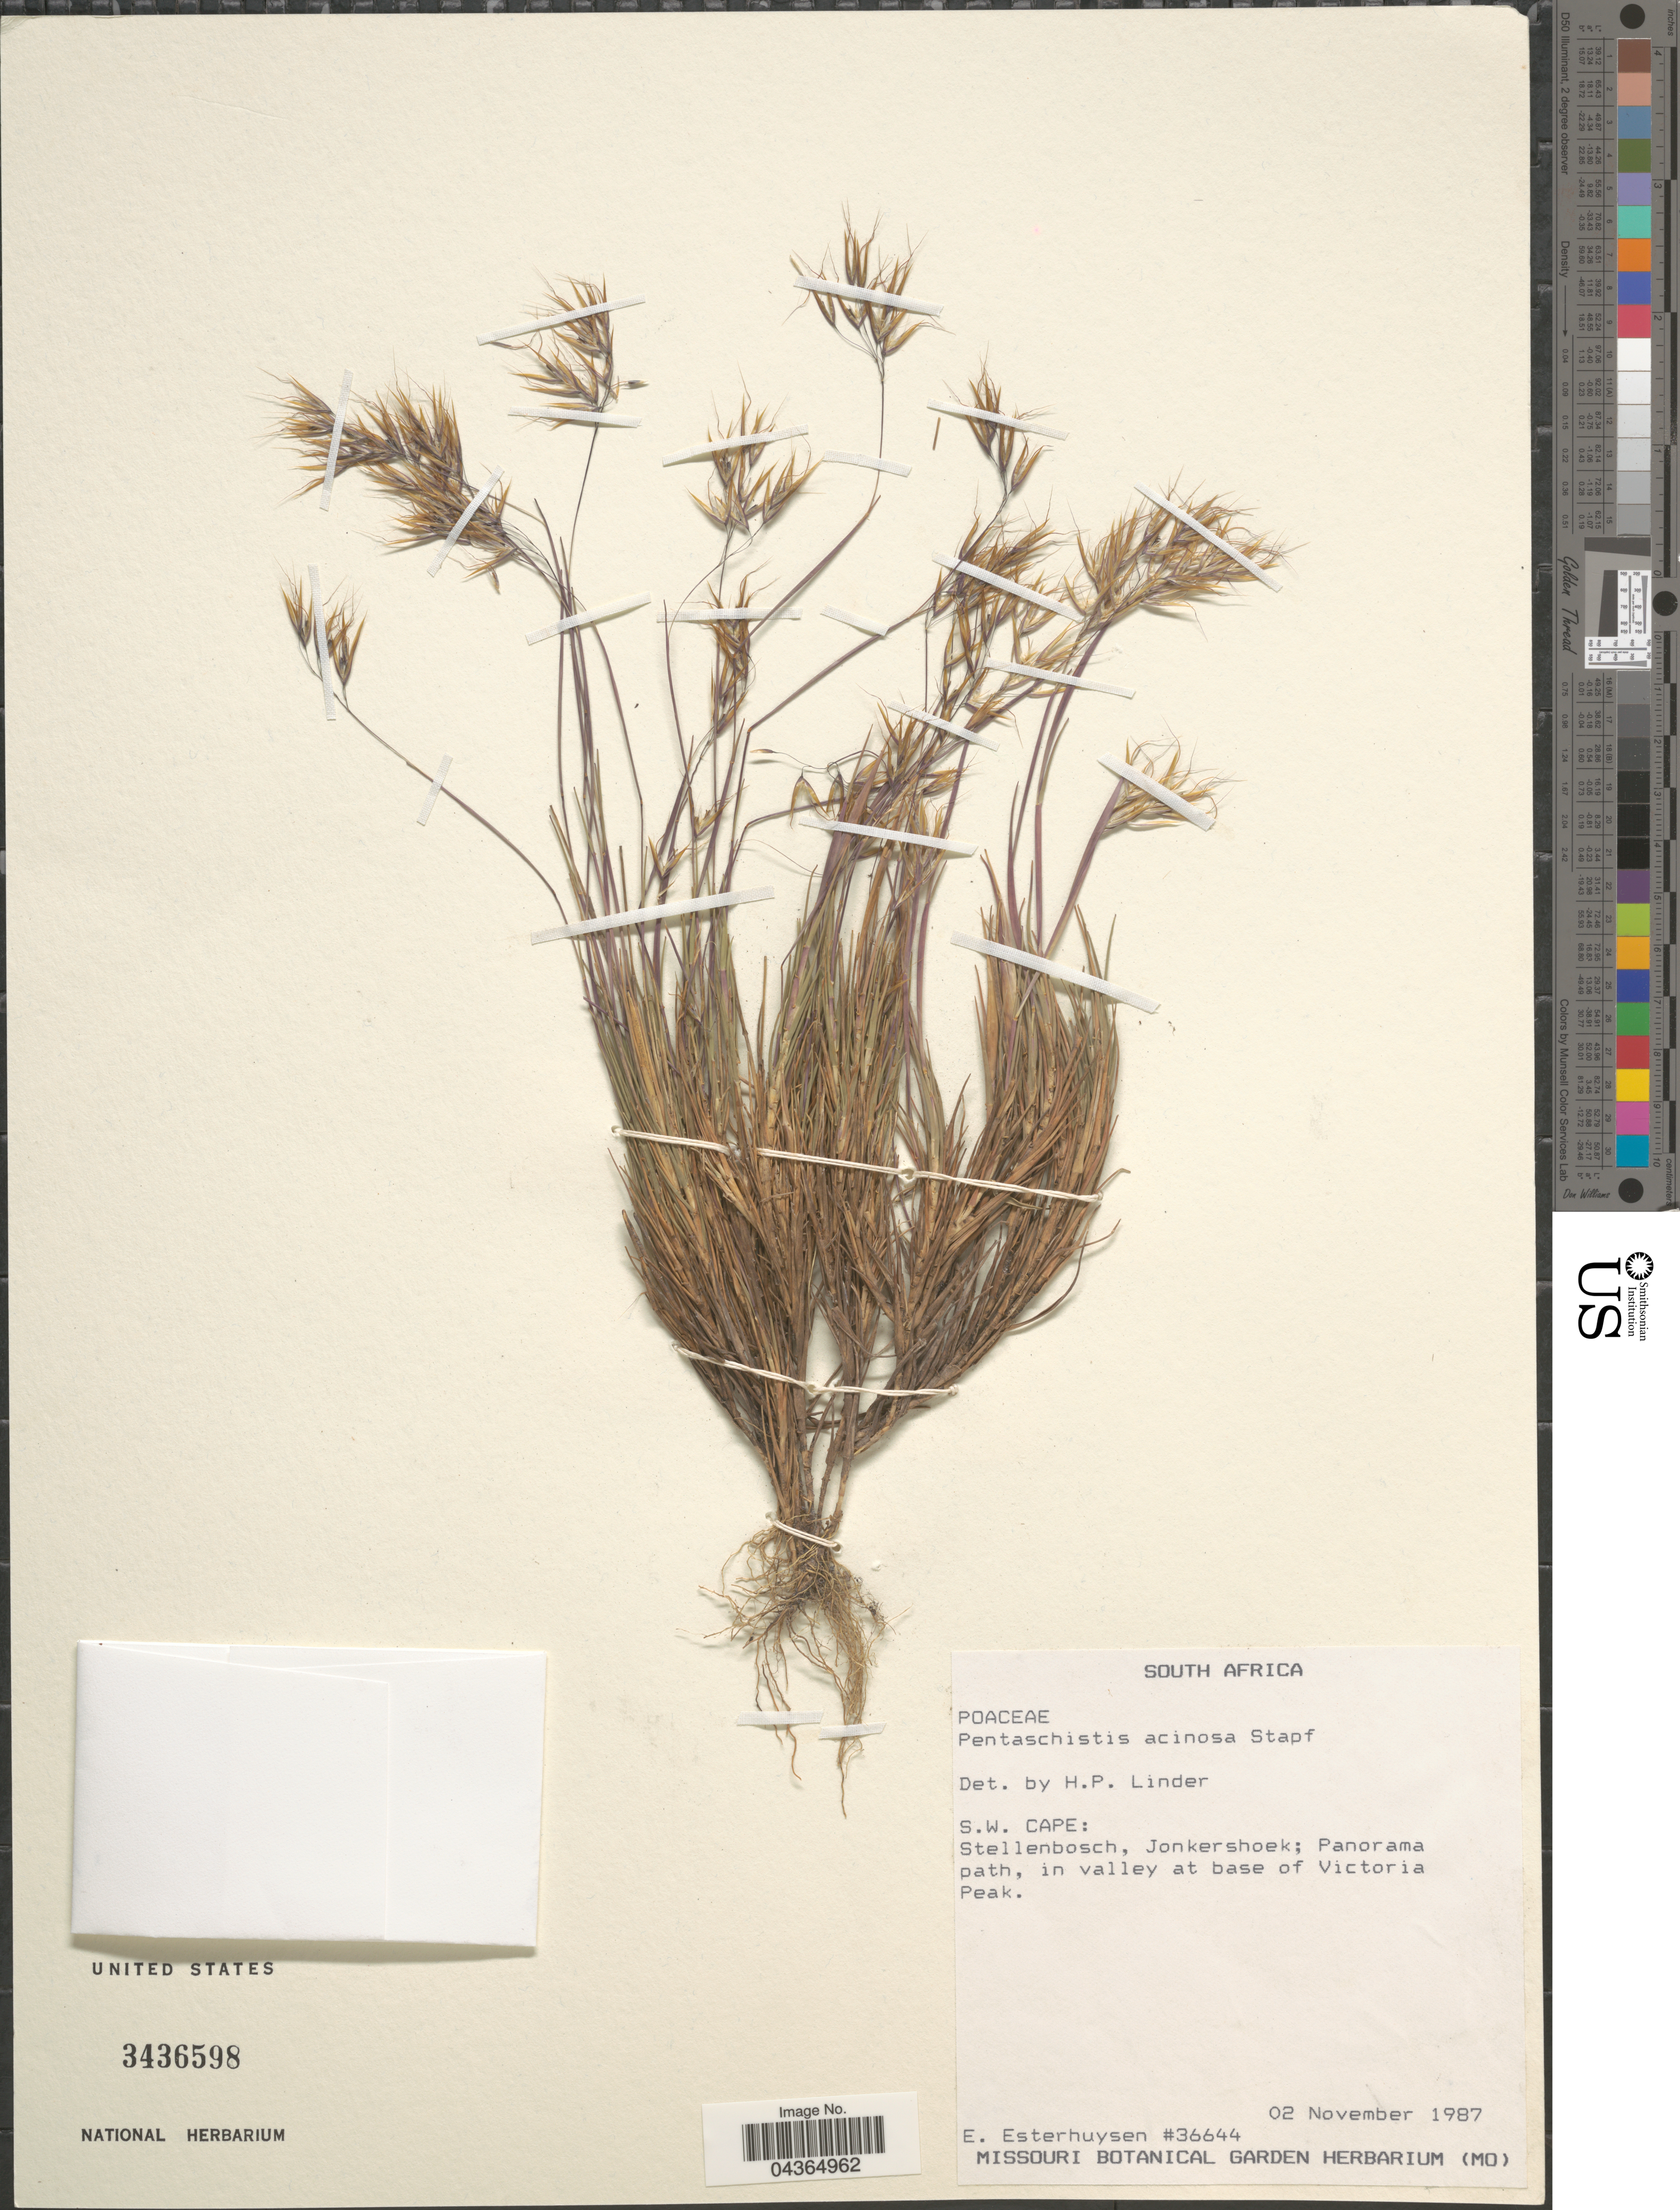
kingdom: Plantae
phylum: Tracheophyta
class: Liliopsida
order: Poales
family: Poaceae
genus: Pentameris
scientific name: Pentameris acinosa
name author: (Stapf) Galley & H.P. Linder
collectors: E. E. Esterhuysen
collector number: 36644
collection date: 1987-11-02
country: South Africa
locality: S.W. Cape: Stellenbosch, Jonkershoek; Panorama path, in valley at base of Victoria Peak.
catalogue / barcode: US 3436598